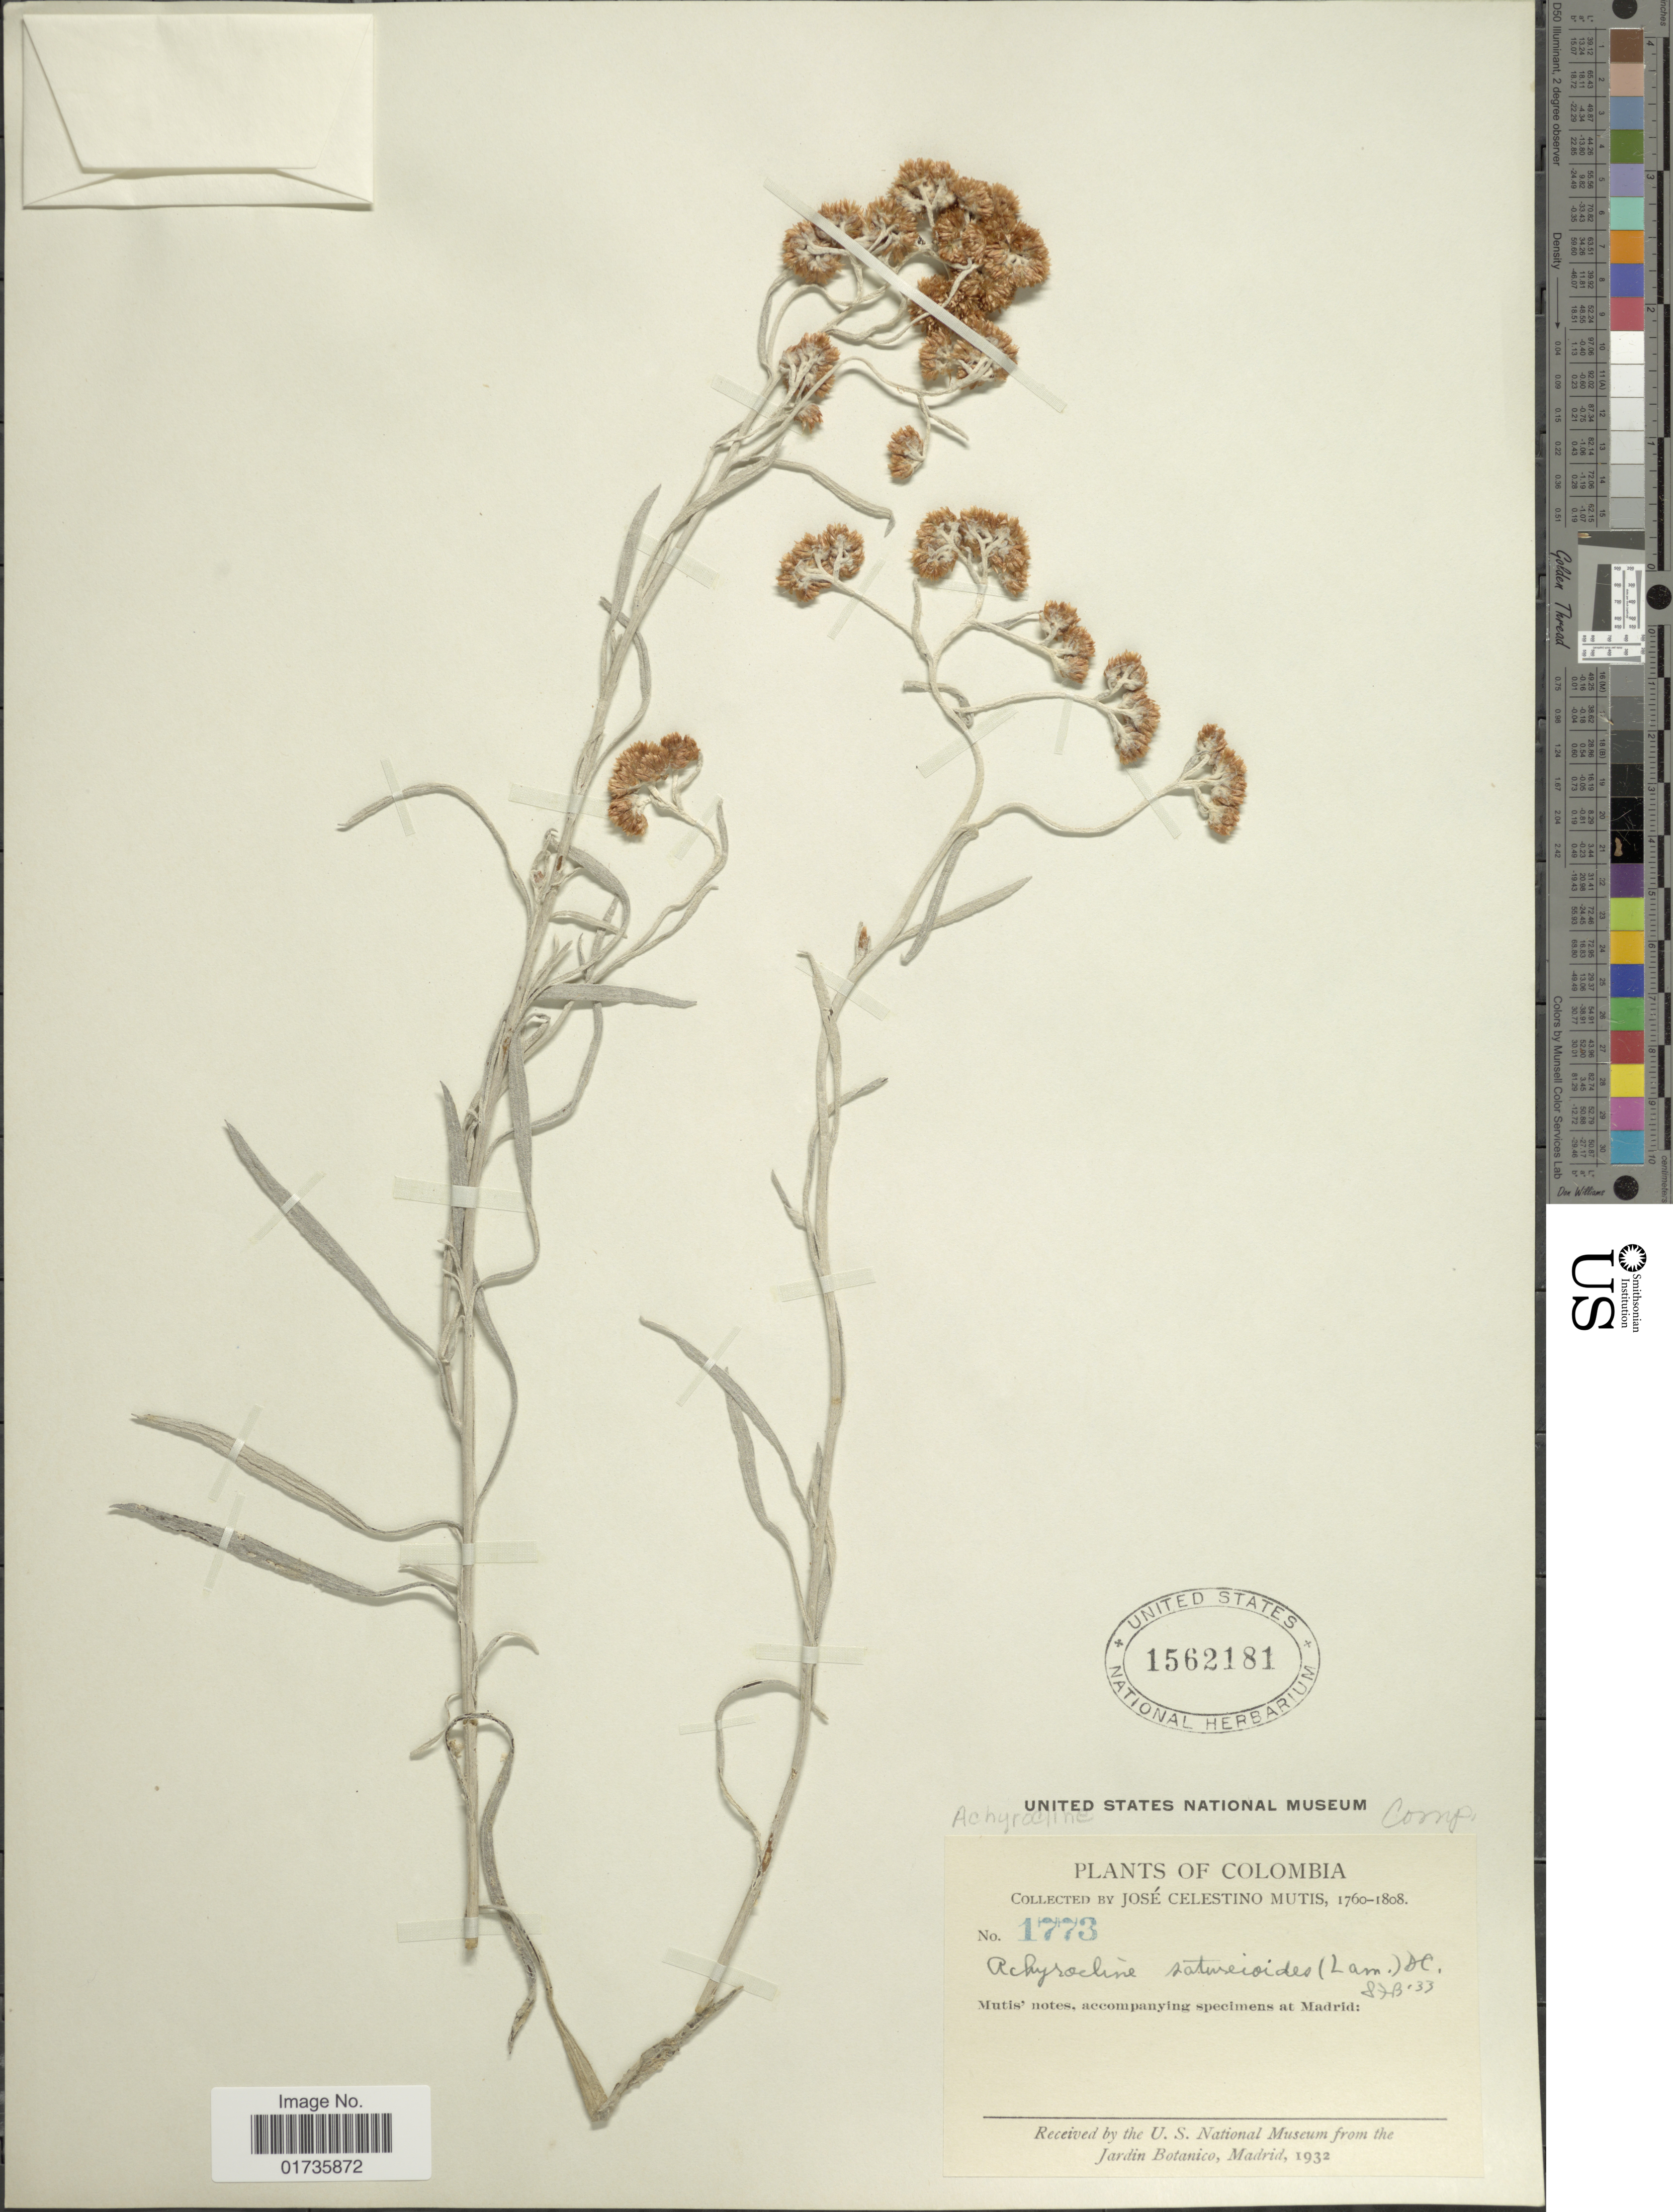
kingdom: Plantae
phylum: Tracheophyta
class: Magnoliopsida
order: Asterales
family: Asteraceae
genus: Achyrocline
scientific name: Achyrocline satureioides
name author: (Lam.) DC.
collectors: J. C. B. Mutis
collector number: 1773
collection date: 1760/1808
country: Colombia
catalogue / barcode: US 1562181